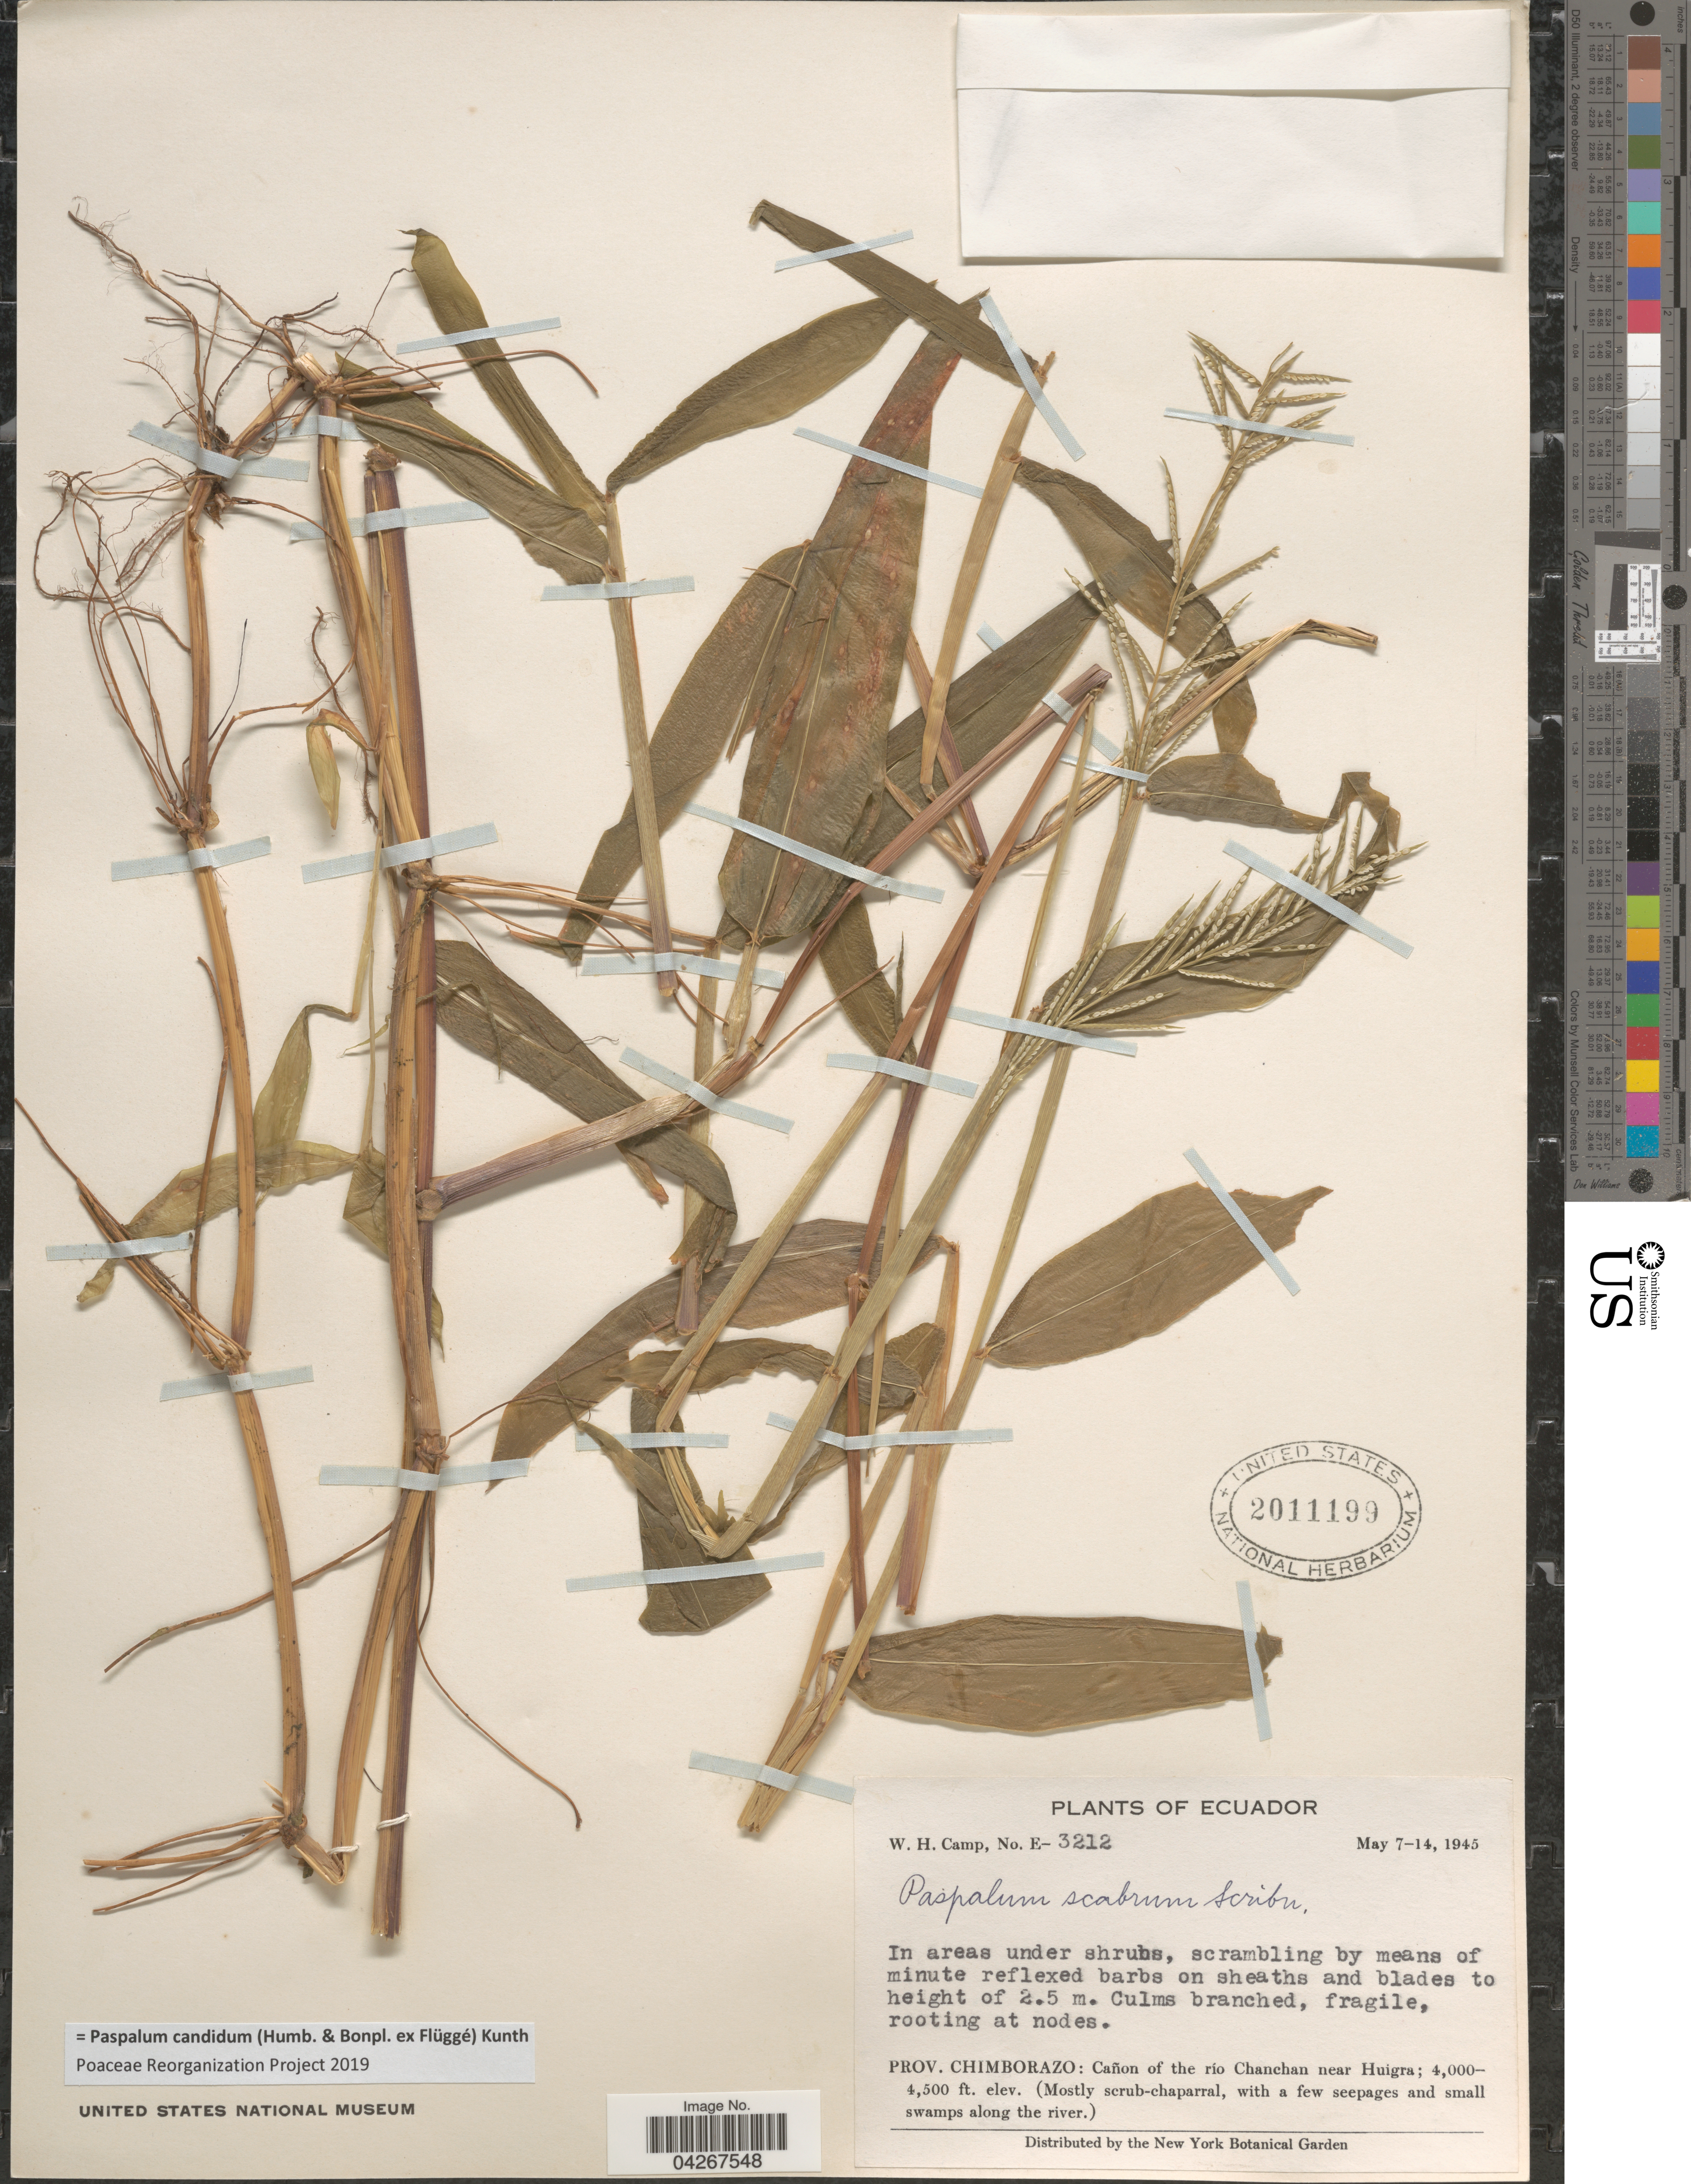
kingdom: Plantae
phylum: Tracheophyta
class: Liliopsida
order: Poales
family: Poaceae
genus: Paspalum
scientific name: Paspalum candidum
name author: (Humb. & Bonpl. ex Fleugge) Kunth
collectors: W. H. Camp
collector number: E-3212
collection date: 1945-05-07/1945-05-14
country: Ecuador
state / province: Chimborazo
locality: Cañon of the río Chanchan near Huigra. (Mostly scrub-chaparral, with a few seepages and small swamps along the river.)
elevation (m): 1219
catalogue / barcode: US 2011199